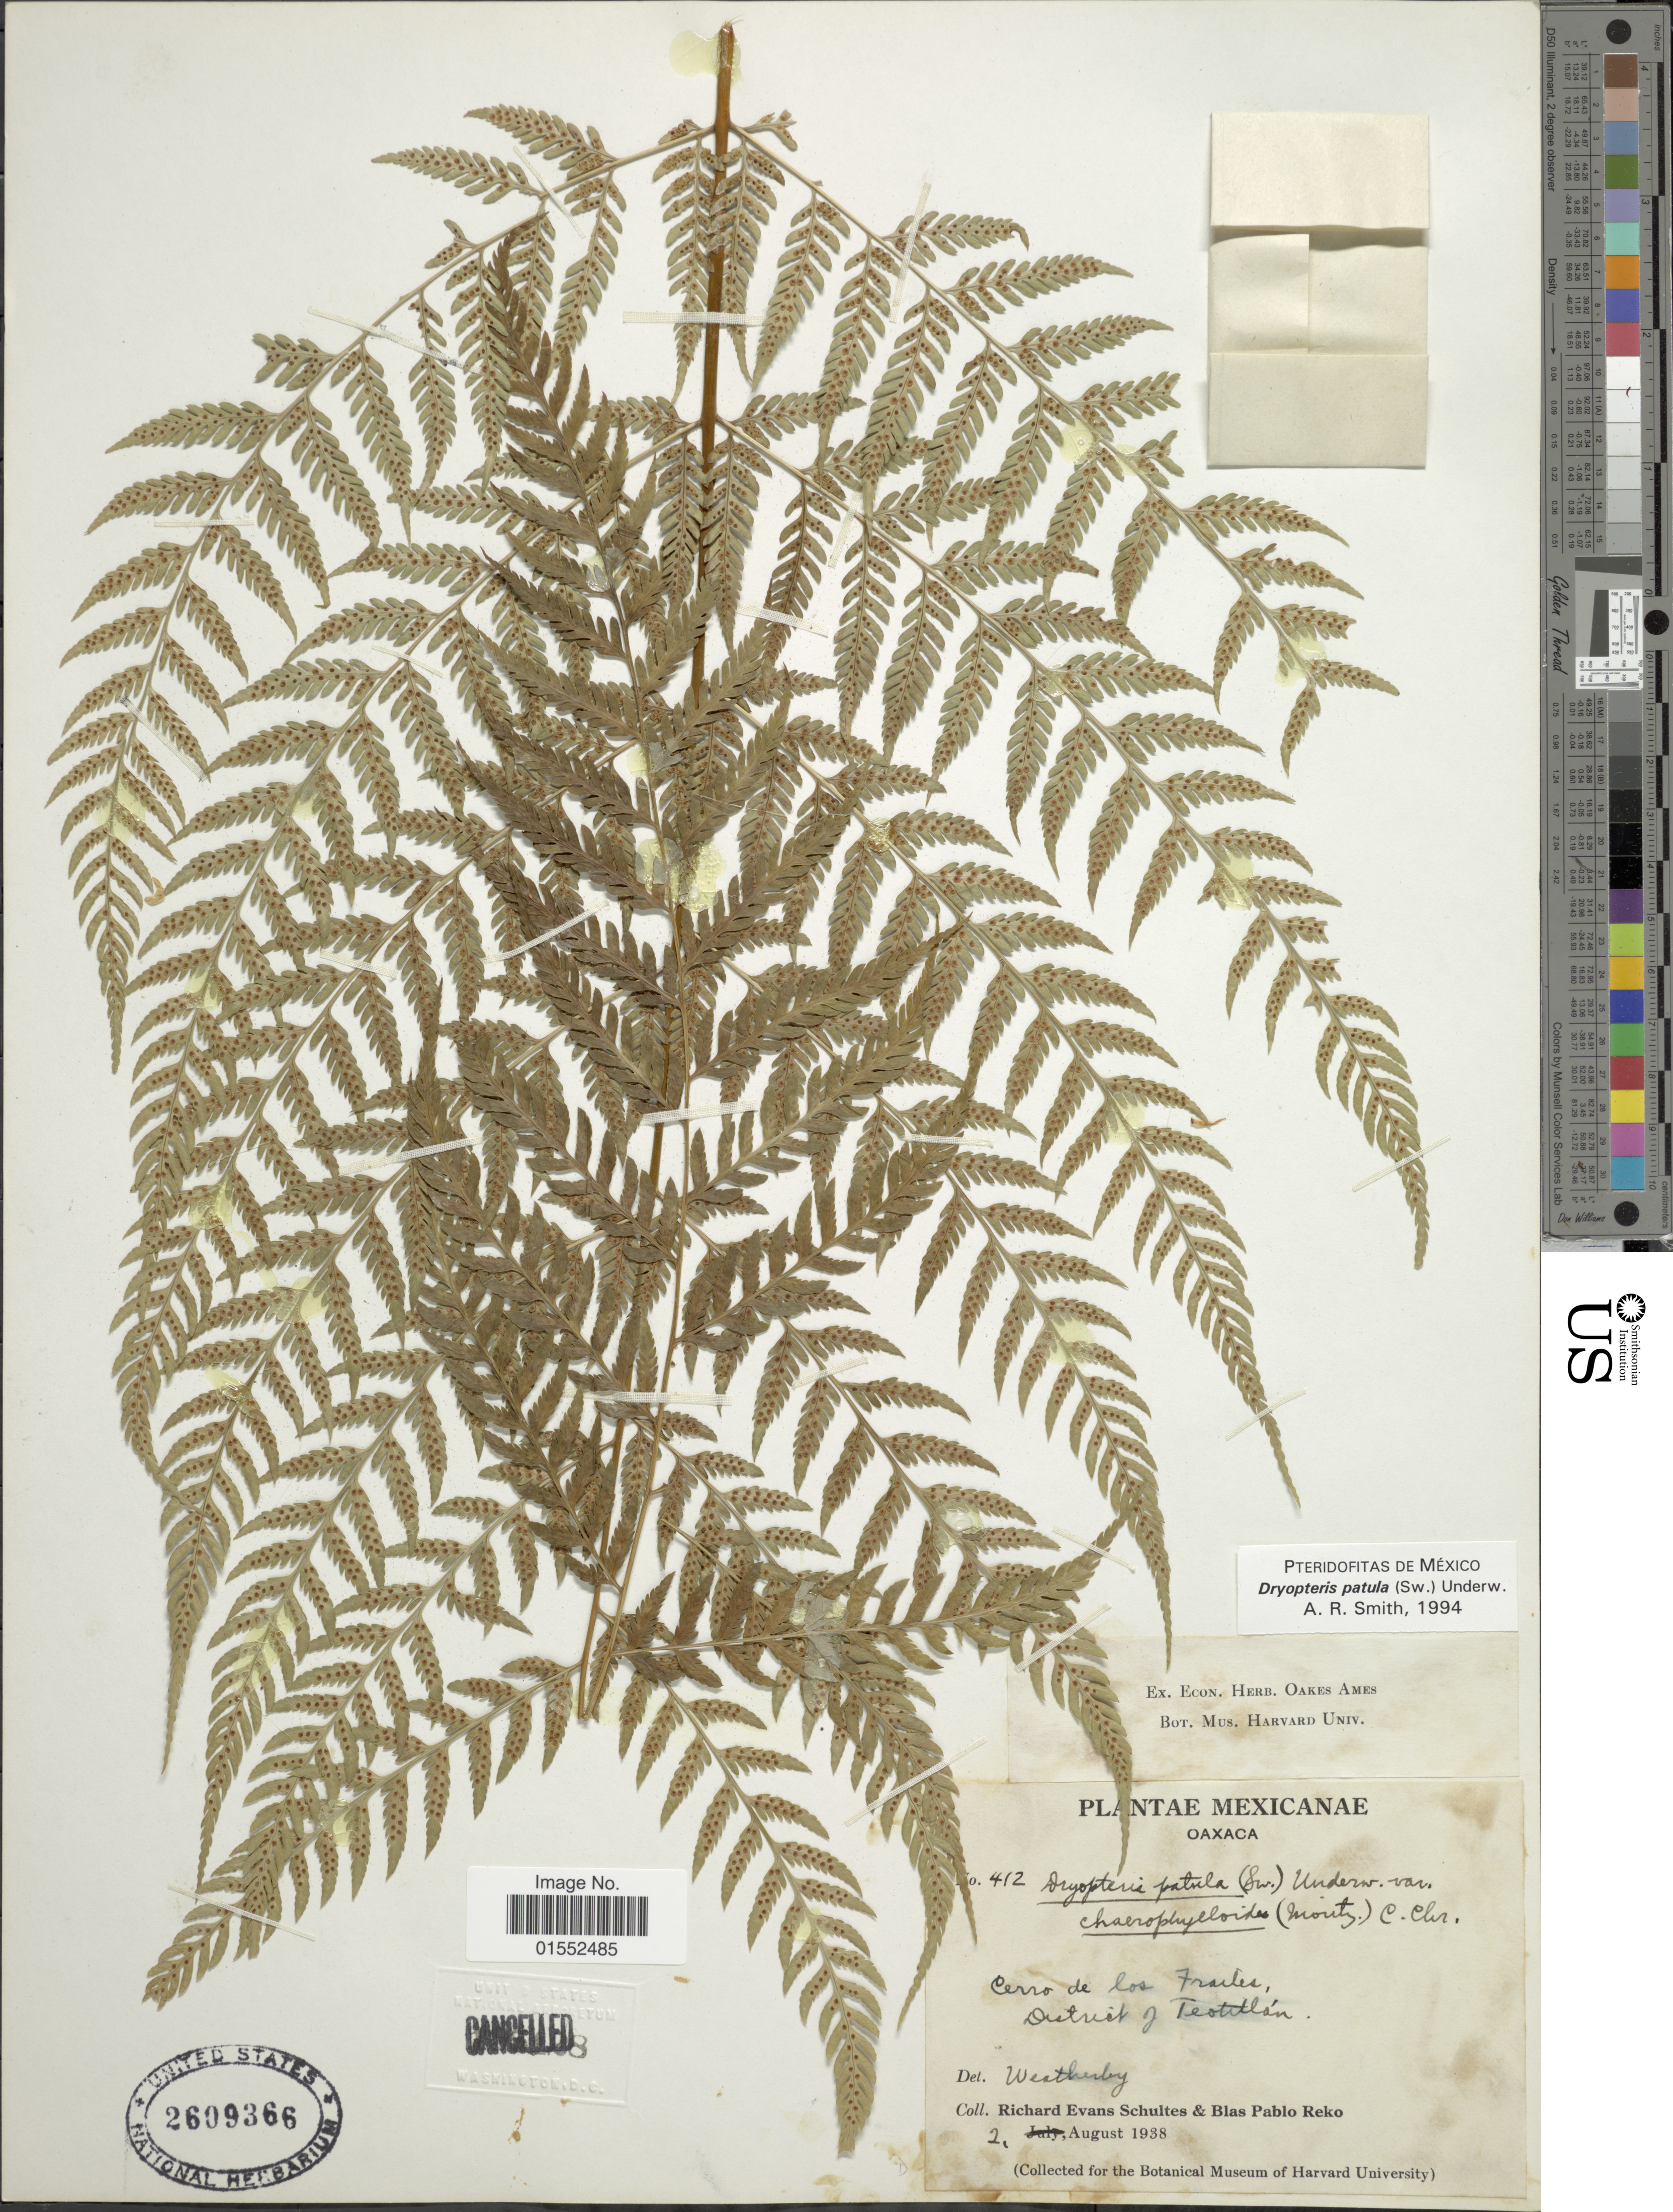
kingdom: Plantae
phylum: Tracheophyta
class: Polypodiopsida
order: Polypodiales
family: Dryopteridaceae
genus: Dryopteris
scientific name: Dryopteris patula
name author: (Sw.) Underw.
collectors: R. E. Schultes & B. P. Reko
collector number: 412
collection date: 1938-08-02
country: Mexico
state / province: Oaxaca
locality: Cerro de los Frailes. District of Teotitlan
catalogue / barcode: US 2609366